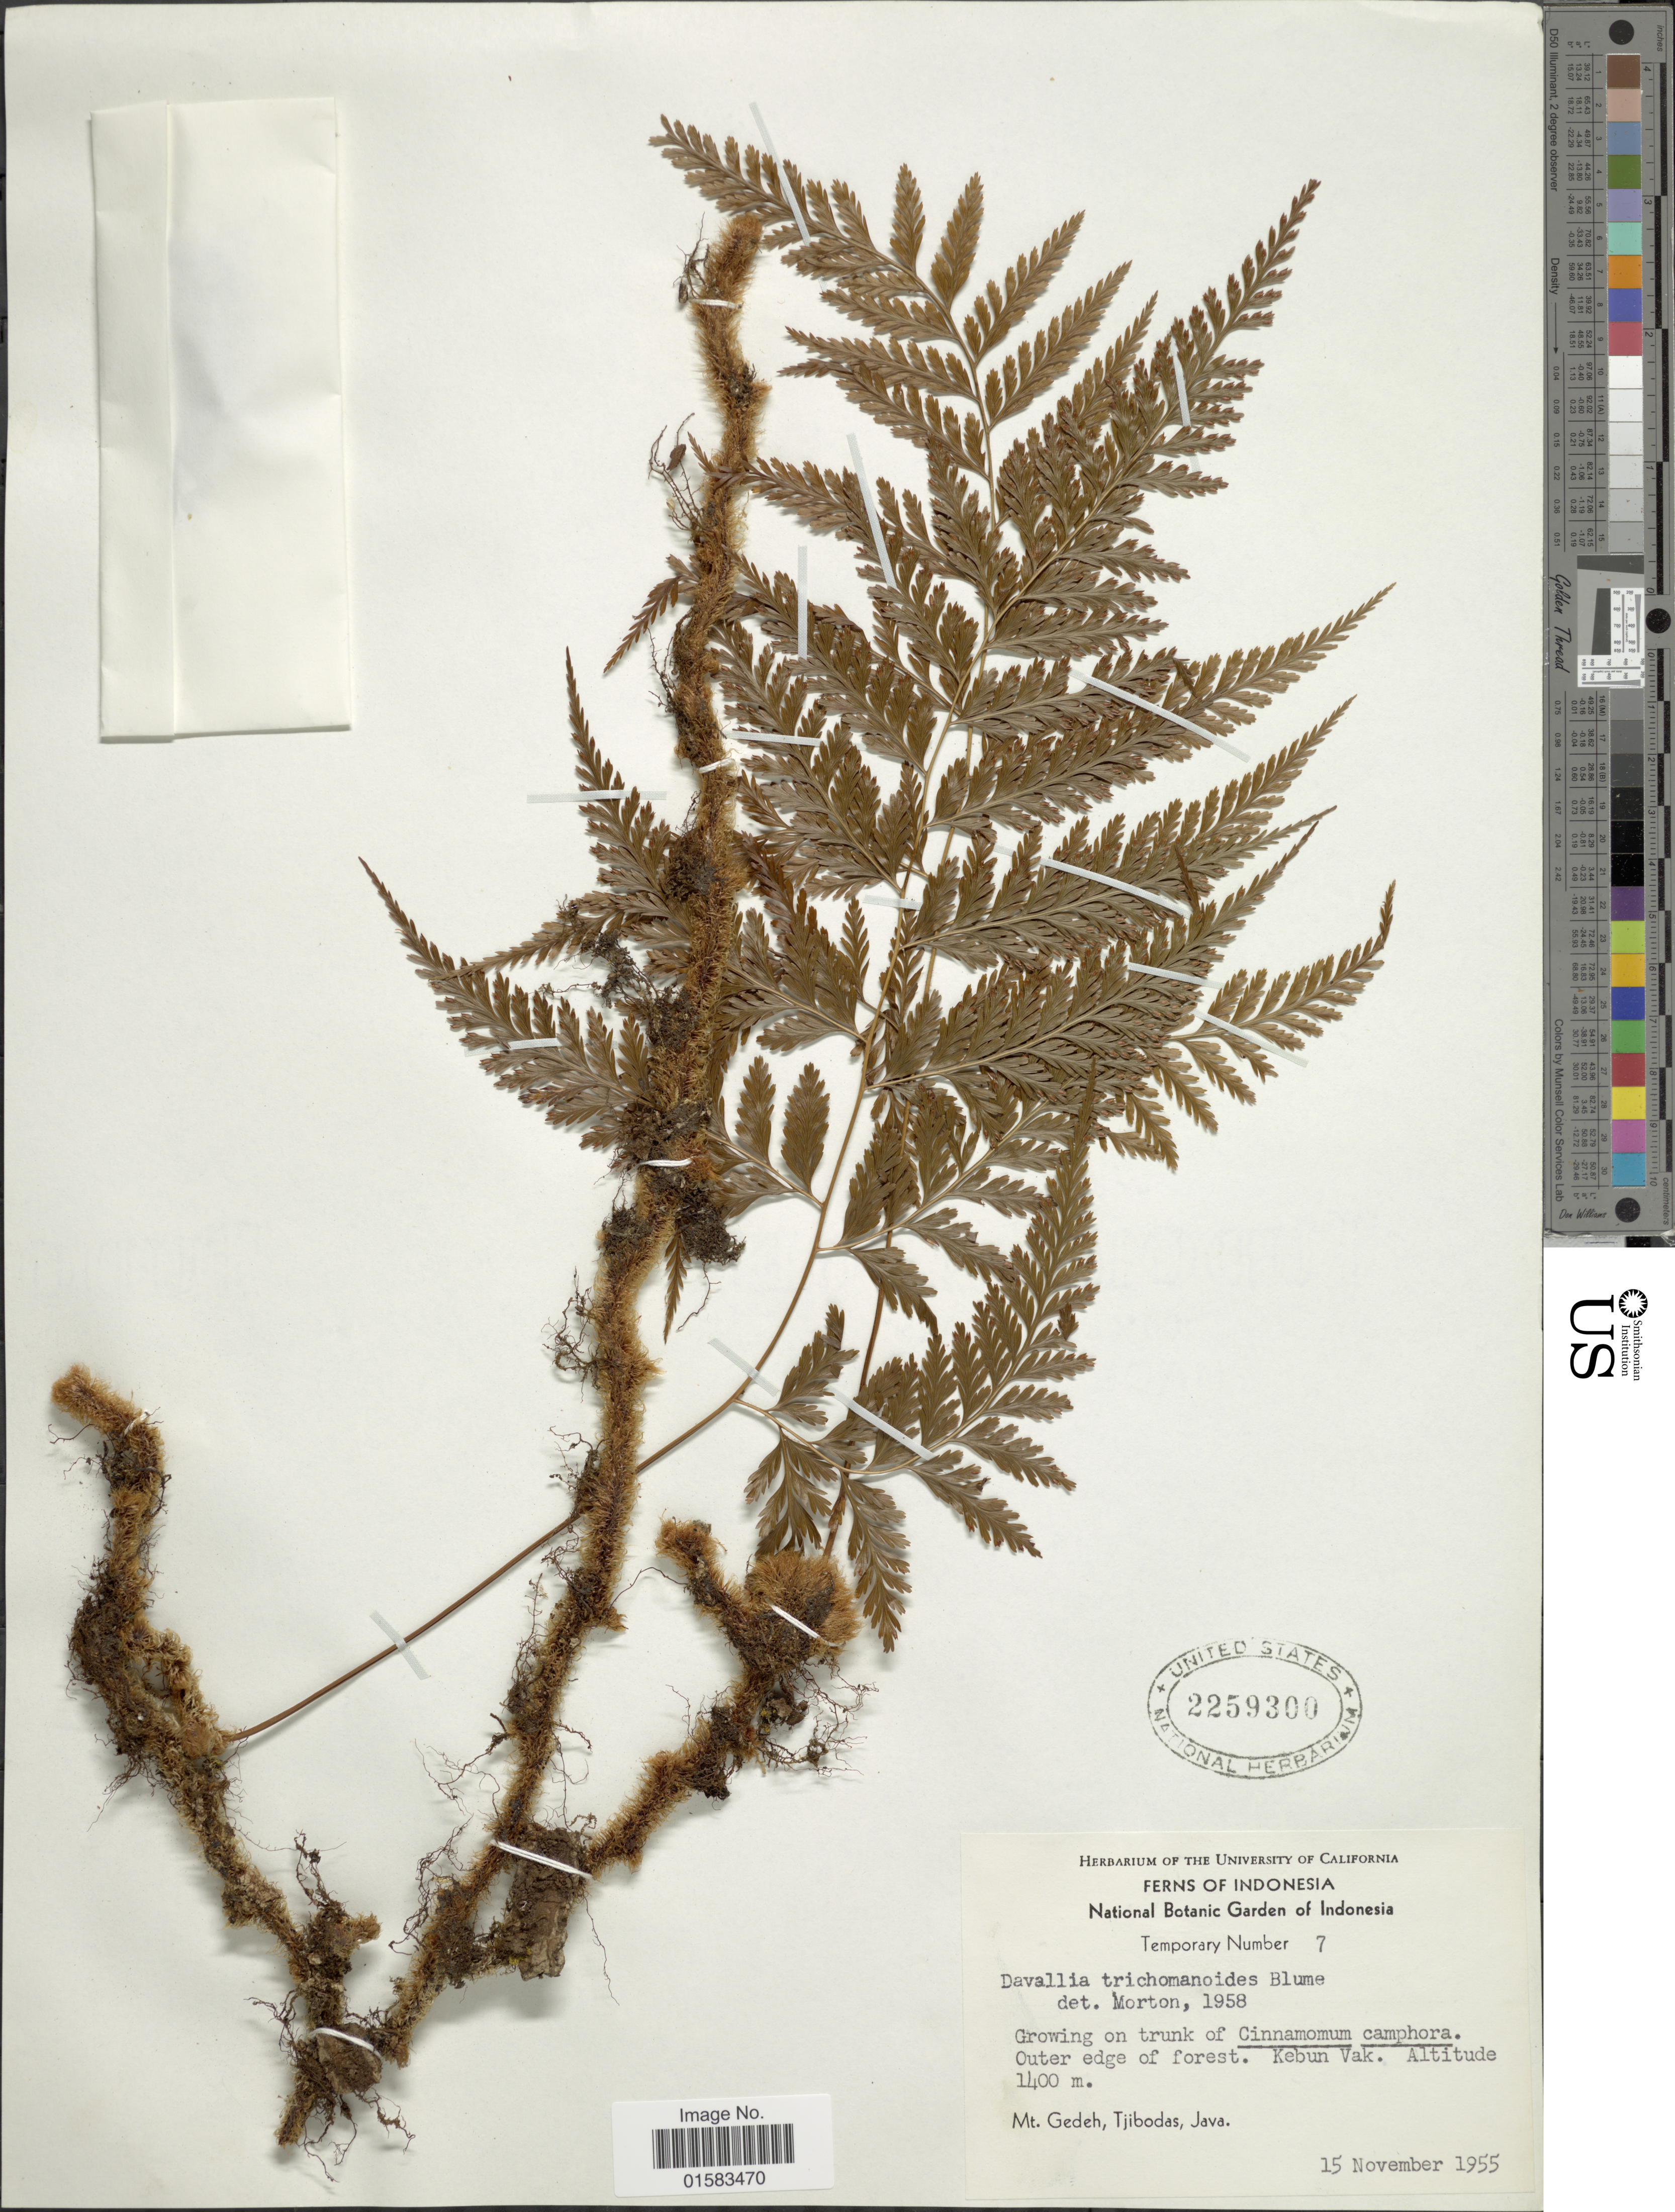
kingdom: Plantae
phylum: Tracheophyta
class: Polypodiopsida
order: Polypodiales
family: Davalliaceae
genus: Davallia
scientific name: Davallia trichomanoides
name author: Blume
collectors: National Botanic Garden of Indonesia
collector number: Temporary Number 7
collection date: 1955-11-15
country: Indonesia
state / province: Java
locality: Mt. Gedeh, Tjibodas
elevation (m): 1400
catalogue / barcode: US 2259300